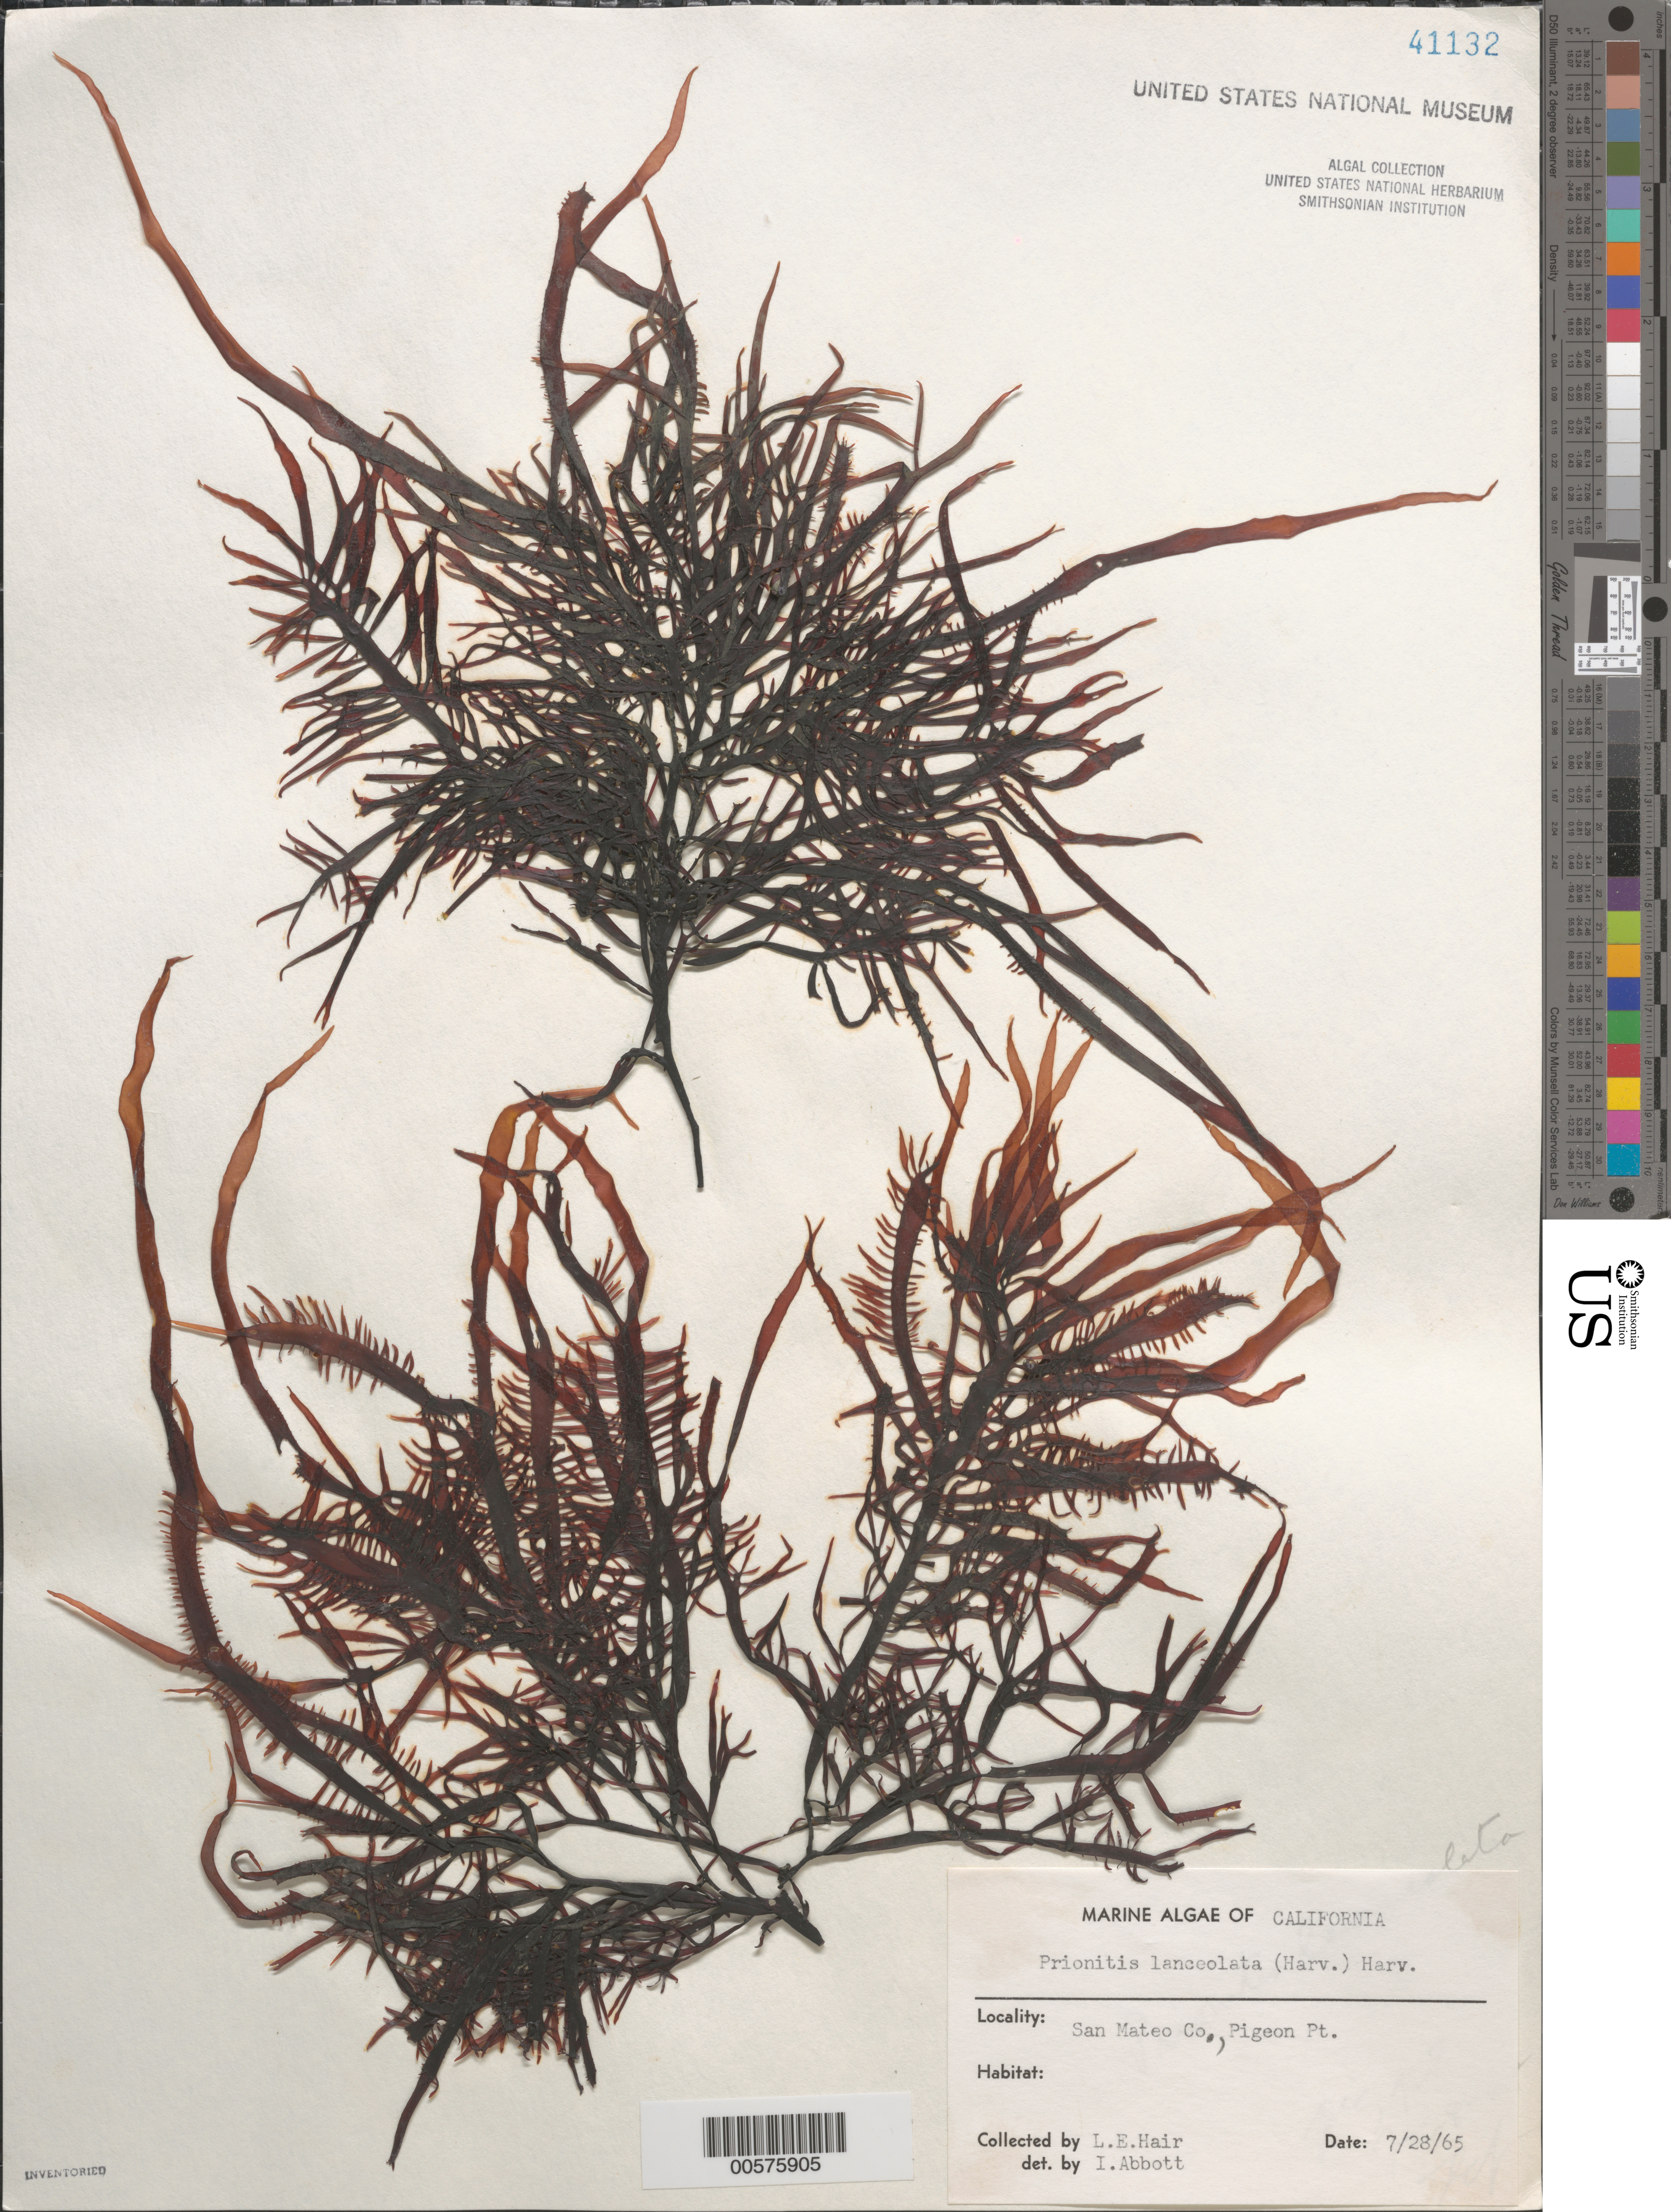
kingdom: Plantae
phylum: Rhodophyta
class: Florideophyceae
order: Cryptonemiales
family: Cryptonemiaceae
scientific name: Prionitis lanceolata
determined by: Abbott, Isabella A.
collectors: L. Hair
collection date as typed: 28 Jul 1965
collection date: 1965-07-28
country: United States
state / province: California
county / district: San Mateo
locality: Pigeon Point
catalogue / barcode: US 41132